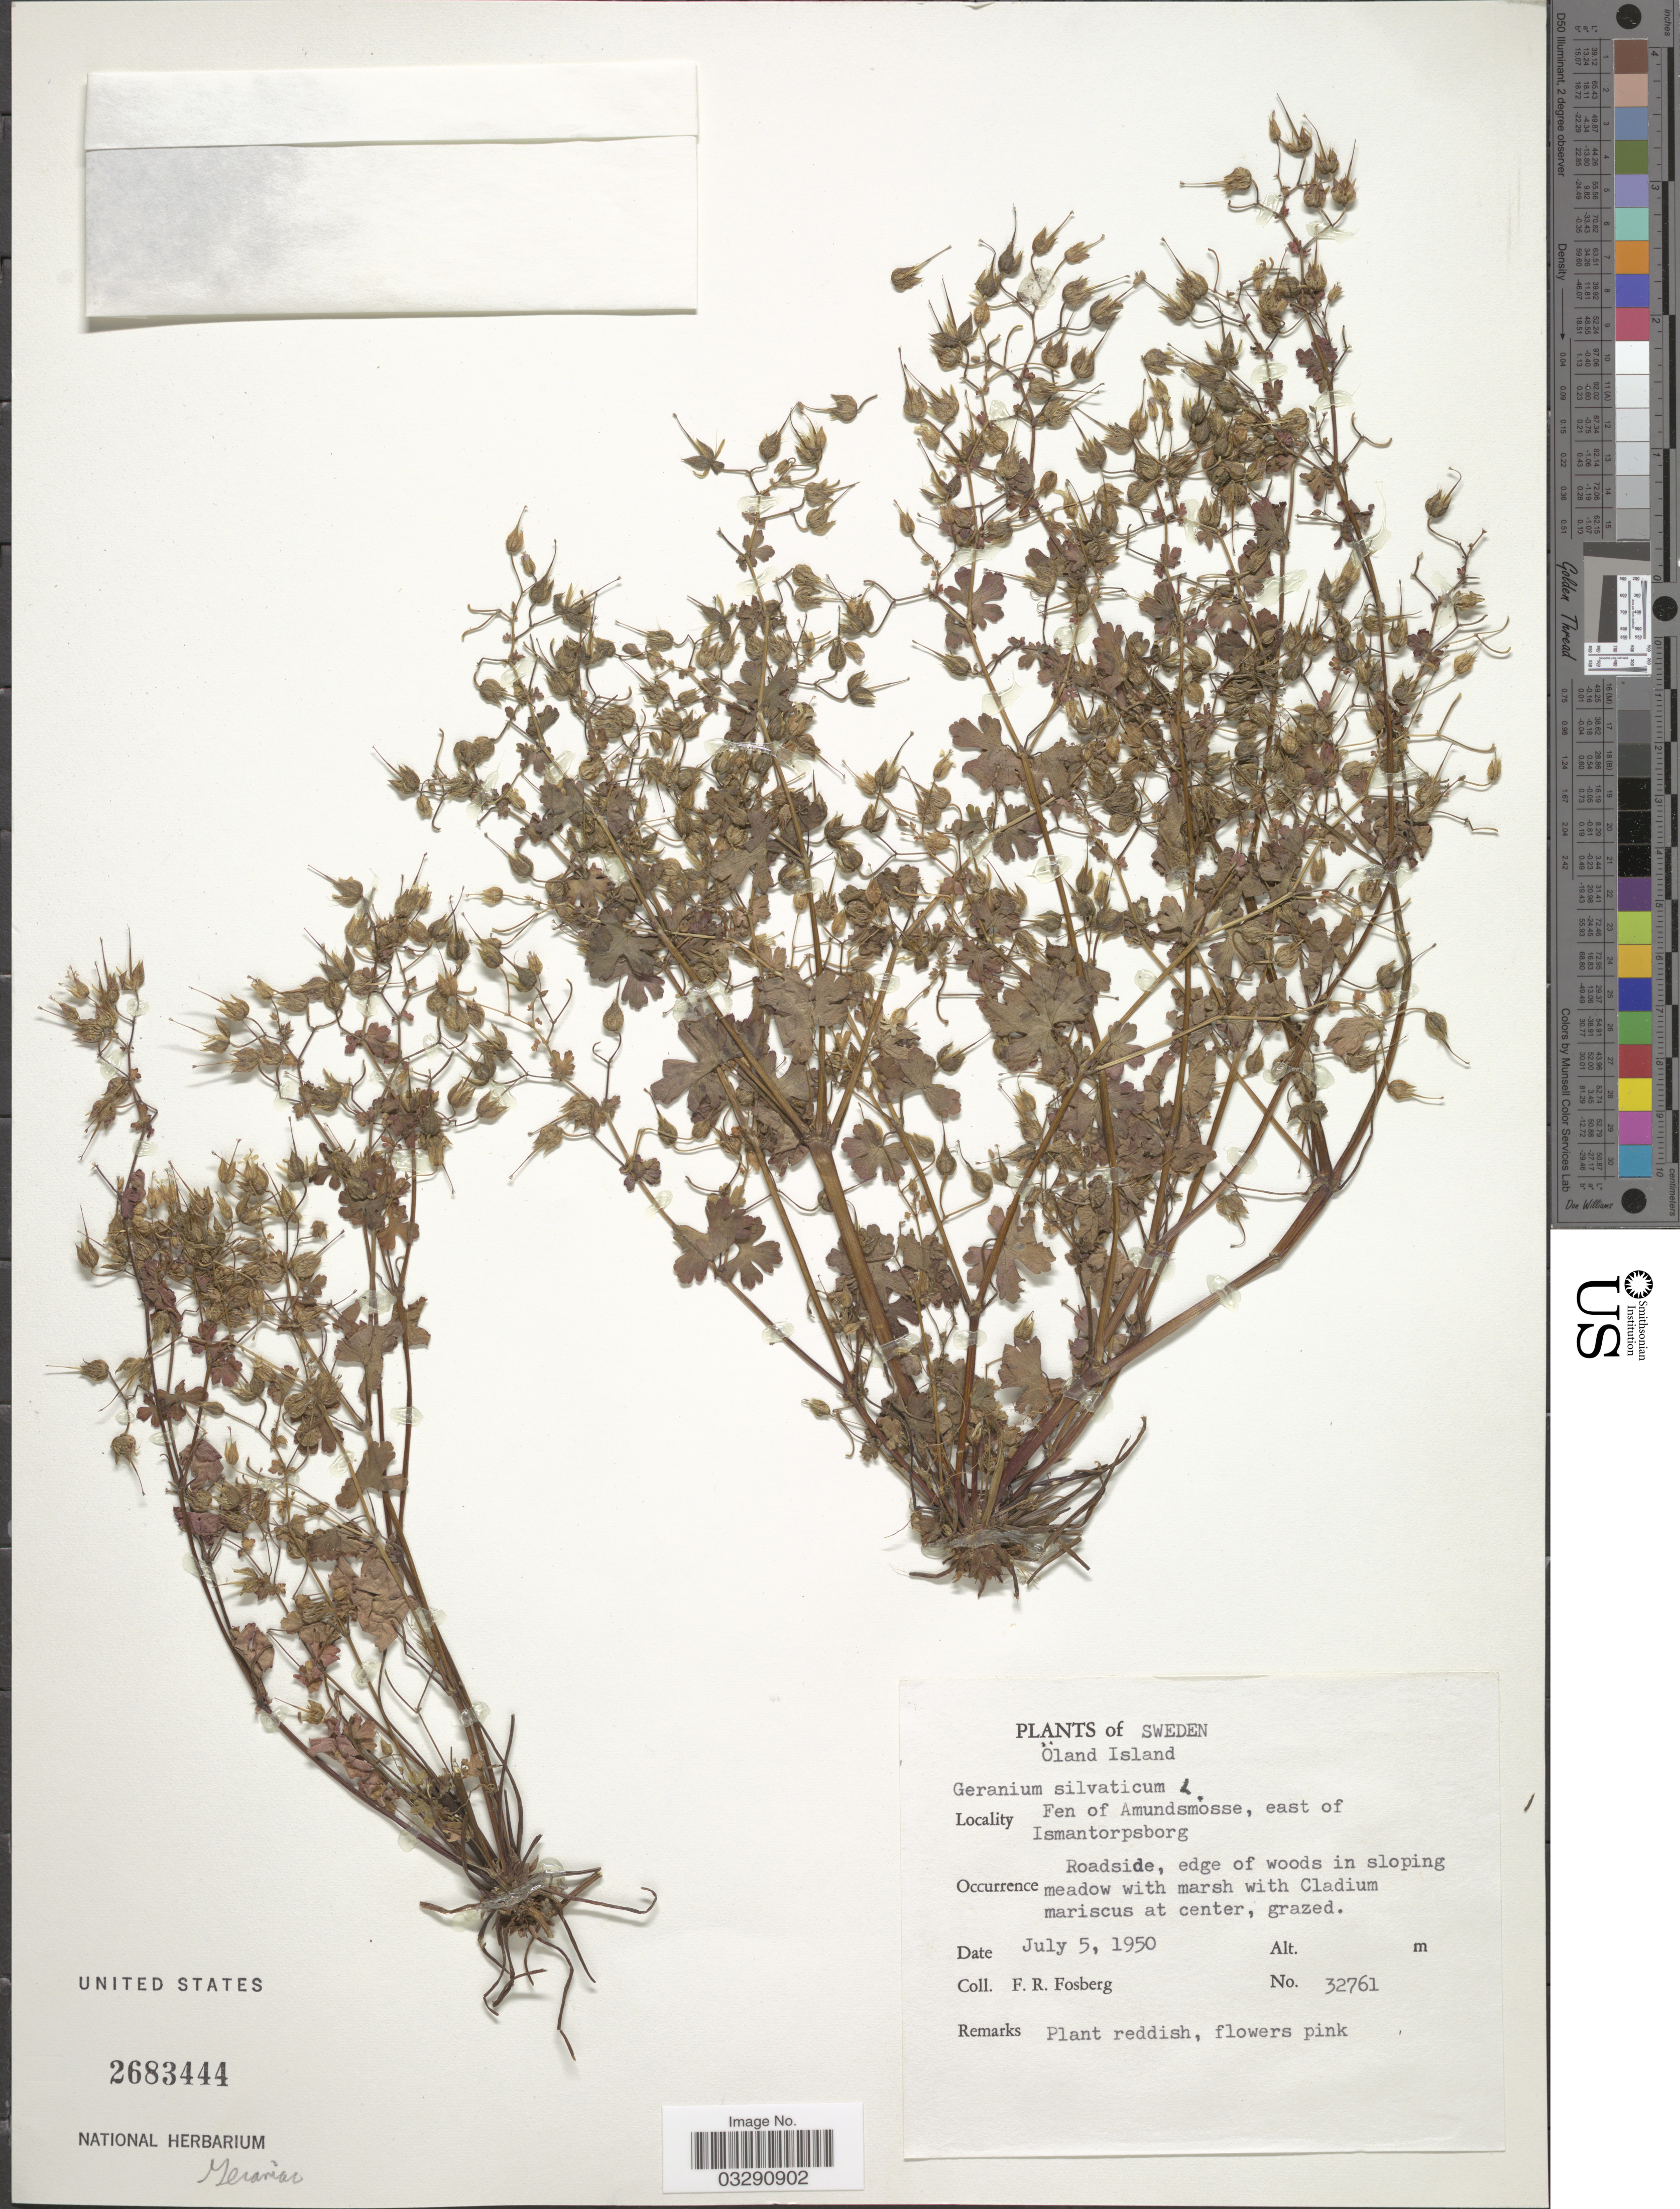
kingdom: Plantae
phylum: Tracheophyta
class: Magnoliopsida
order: Geraniales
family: Geraniaceae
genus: Geranium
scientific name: Geranium silvaticum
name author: L.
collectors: F. R. Fosberg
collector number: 32761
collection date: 1950-07-05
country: Sweden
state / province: Kalmar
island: Oland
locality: Öland Island, Fen of Amundsmosse, east of Ismantorpsborg.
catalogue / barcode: US 2683444